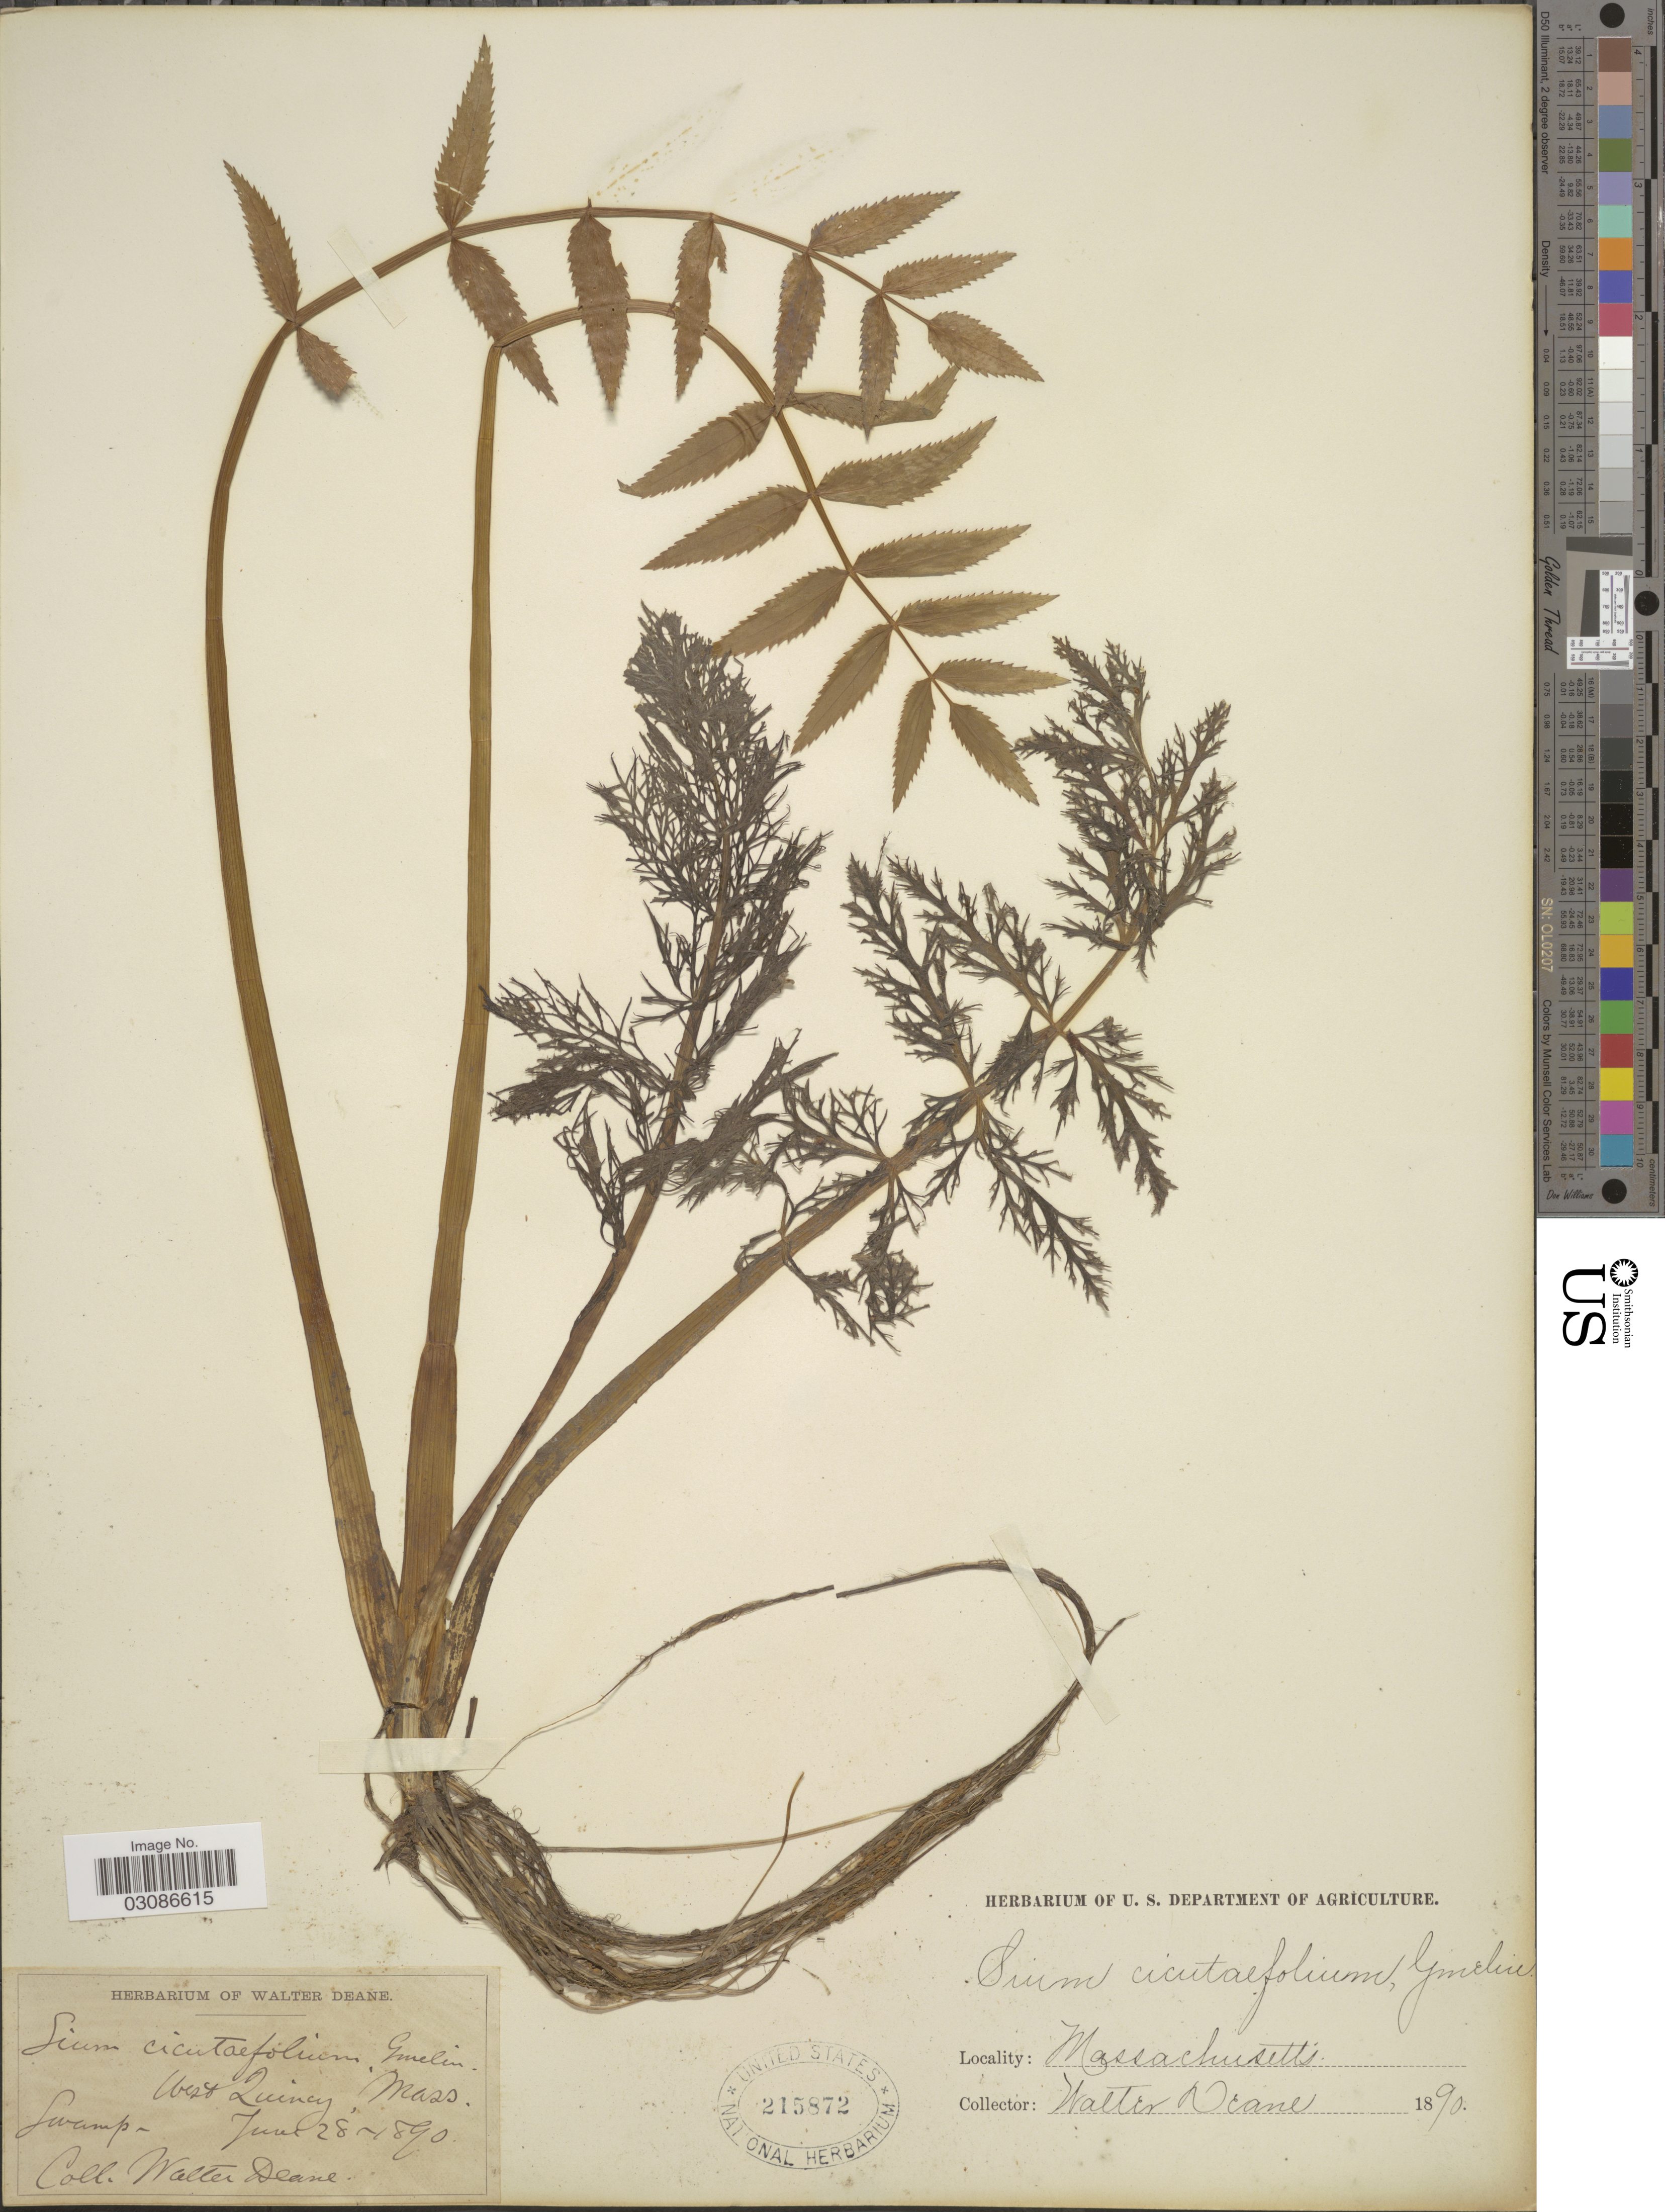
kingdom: Plantae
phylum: Tracheophyta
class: Magnoliopsida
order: Apiales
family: Apiaceae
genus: Sium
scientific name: Sium suave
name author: Walter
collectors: W. Deane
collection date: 1890-06-28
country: United States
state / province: Massachusetts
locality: West Quincy.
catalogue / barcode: US 215872